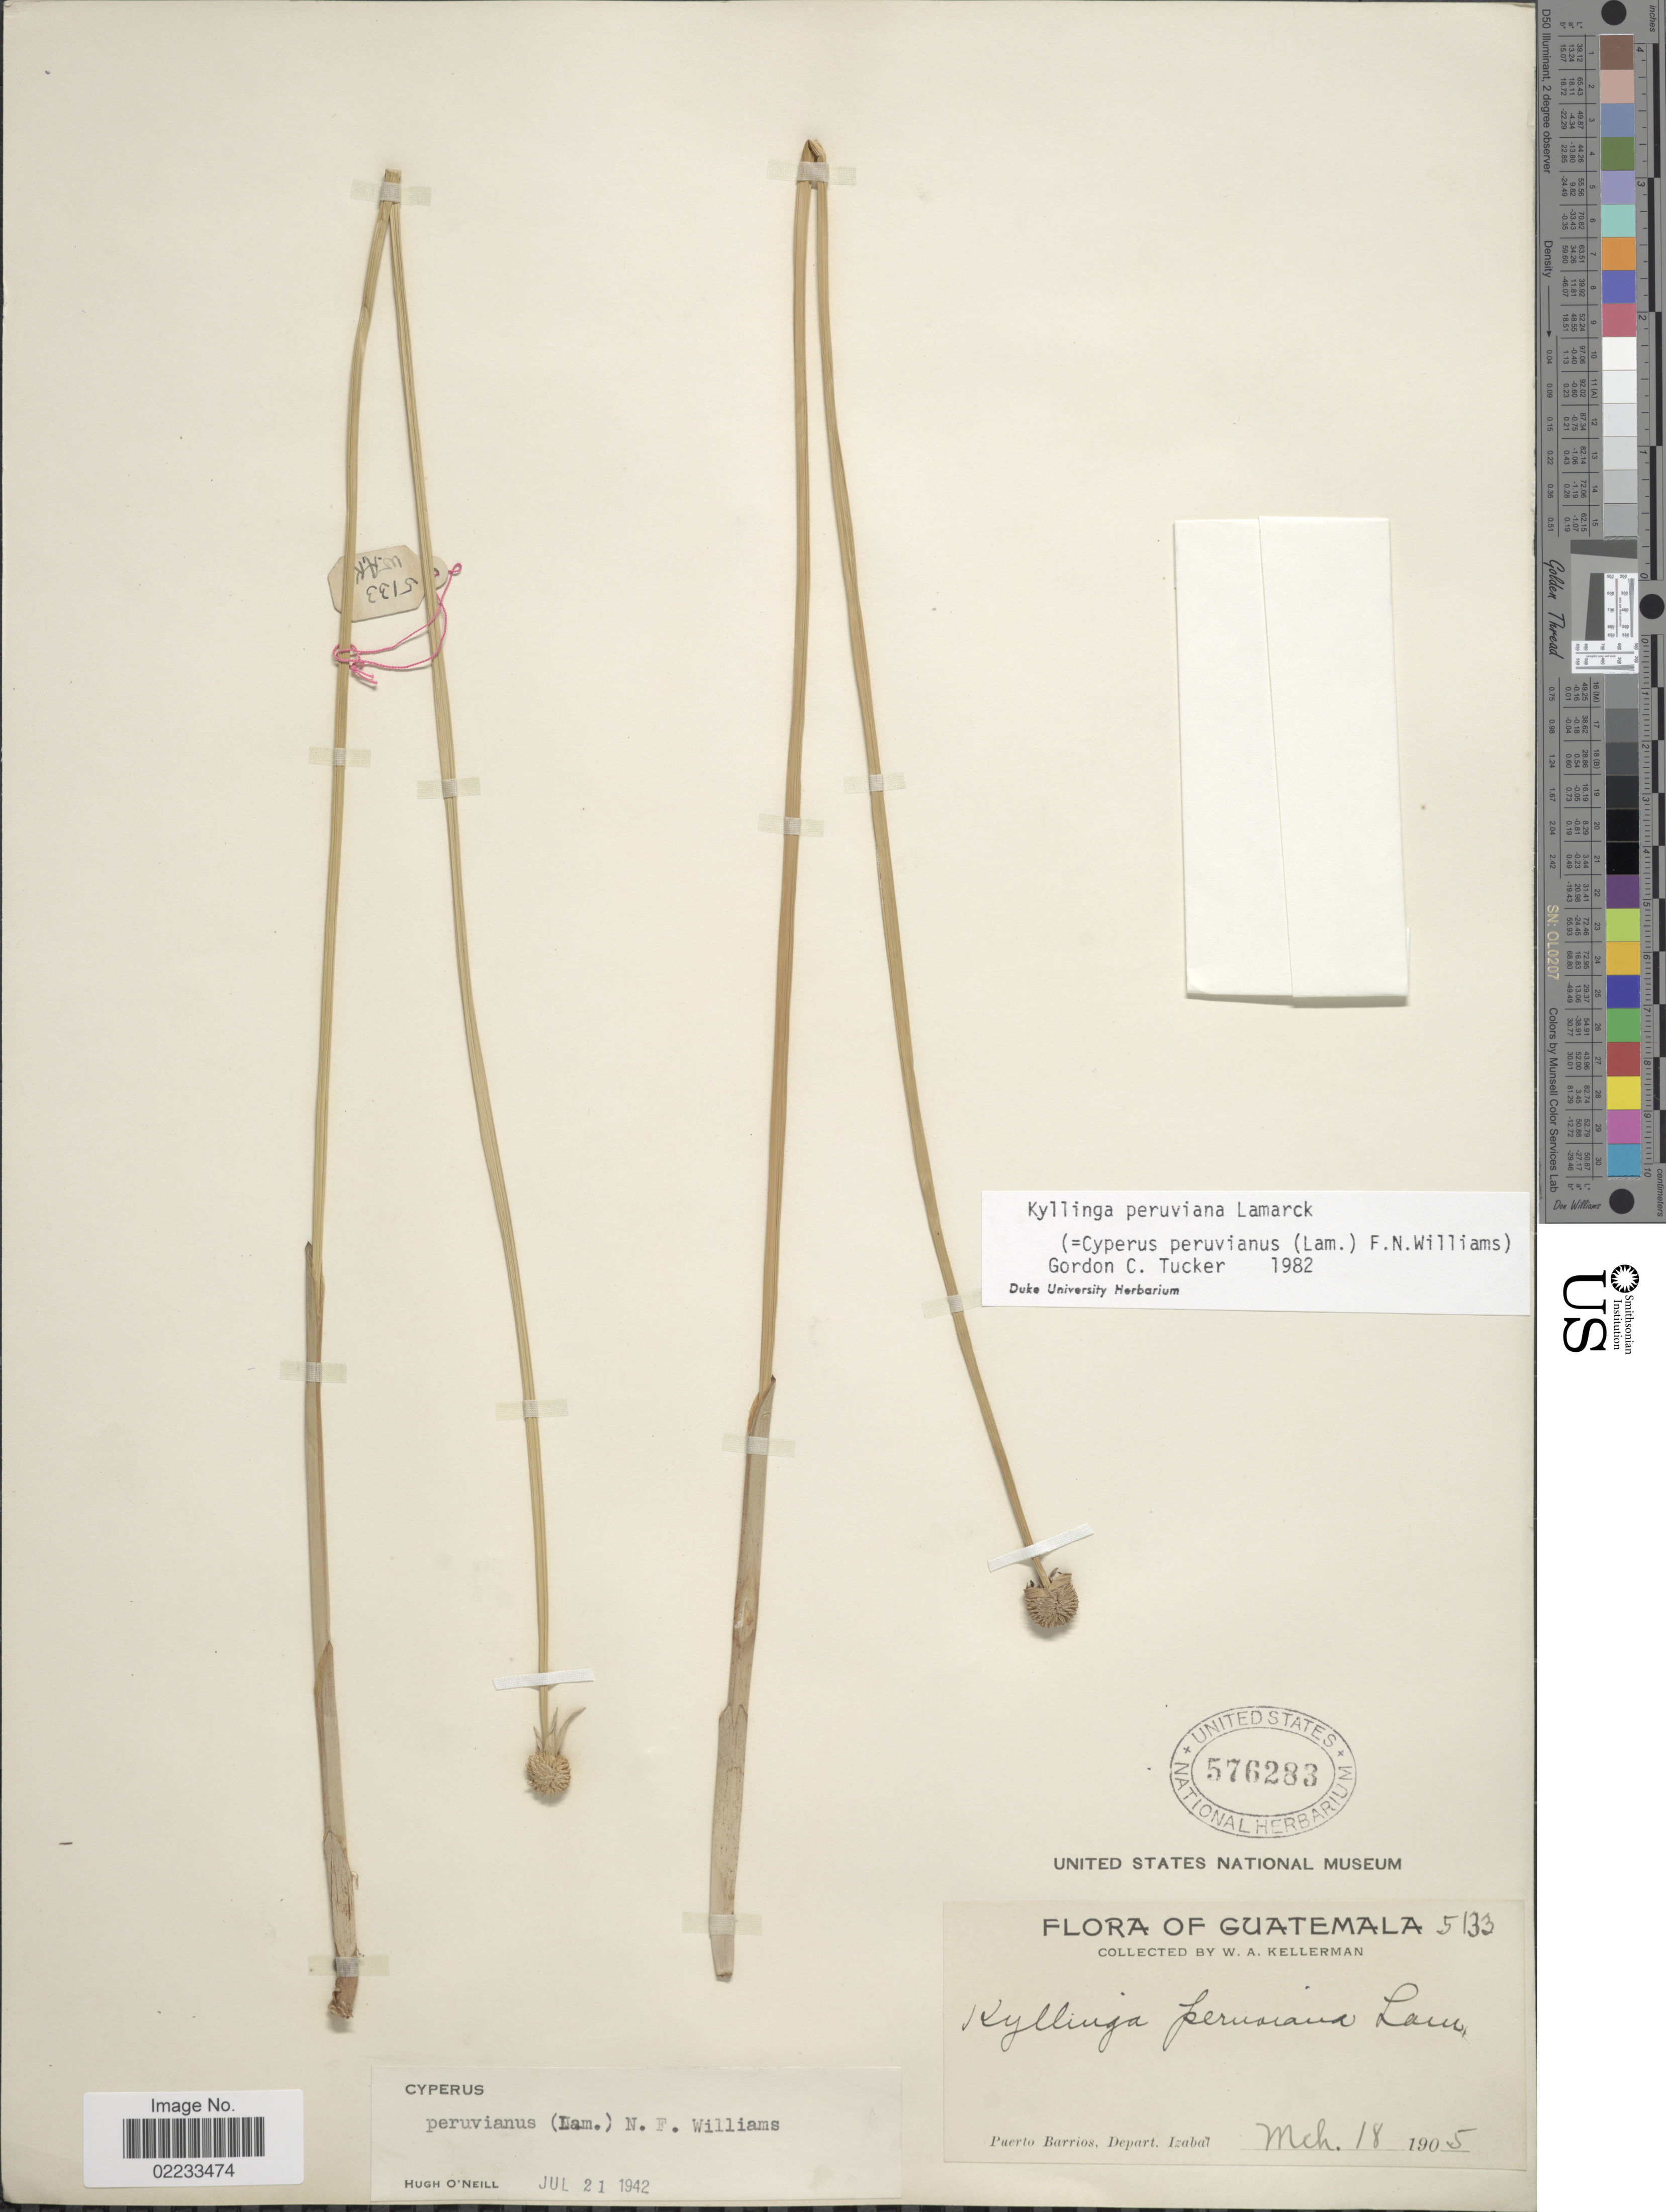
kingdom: Plantae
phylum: Tracheophyta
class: Liliopsida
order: Poales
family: Cyperaceae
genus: Cyperus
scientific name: Cyperus tibialis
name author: (Poit. ex Ledeb.) Govaerts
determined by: Strong, Mark T., (BOT), Smithsonian Institution - National Museum of Natural History (UNITED STATES)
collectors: W. Kellerman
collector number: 5133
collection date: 1905-03-18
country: Guatemala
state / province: Izabal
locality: Puerto Barrios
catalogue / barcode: US 576283